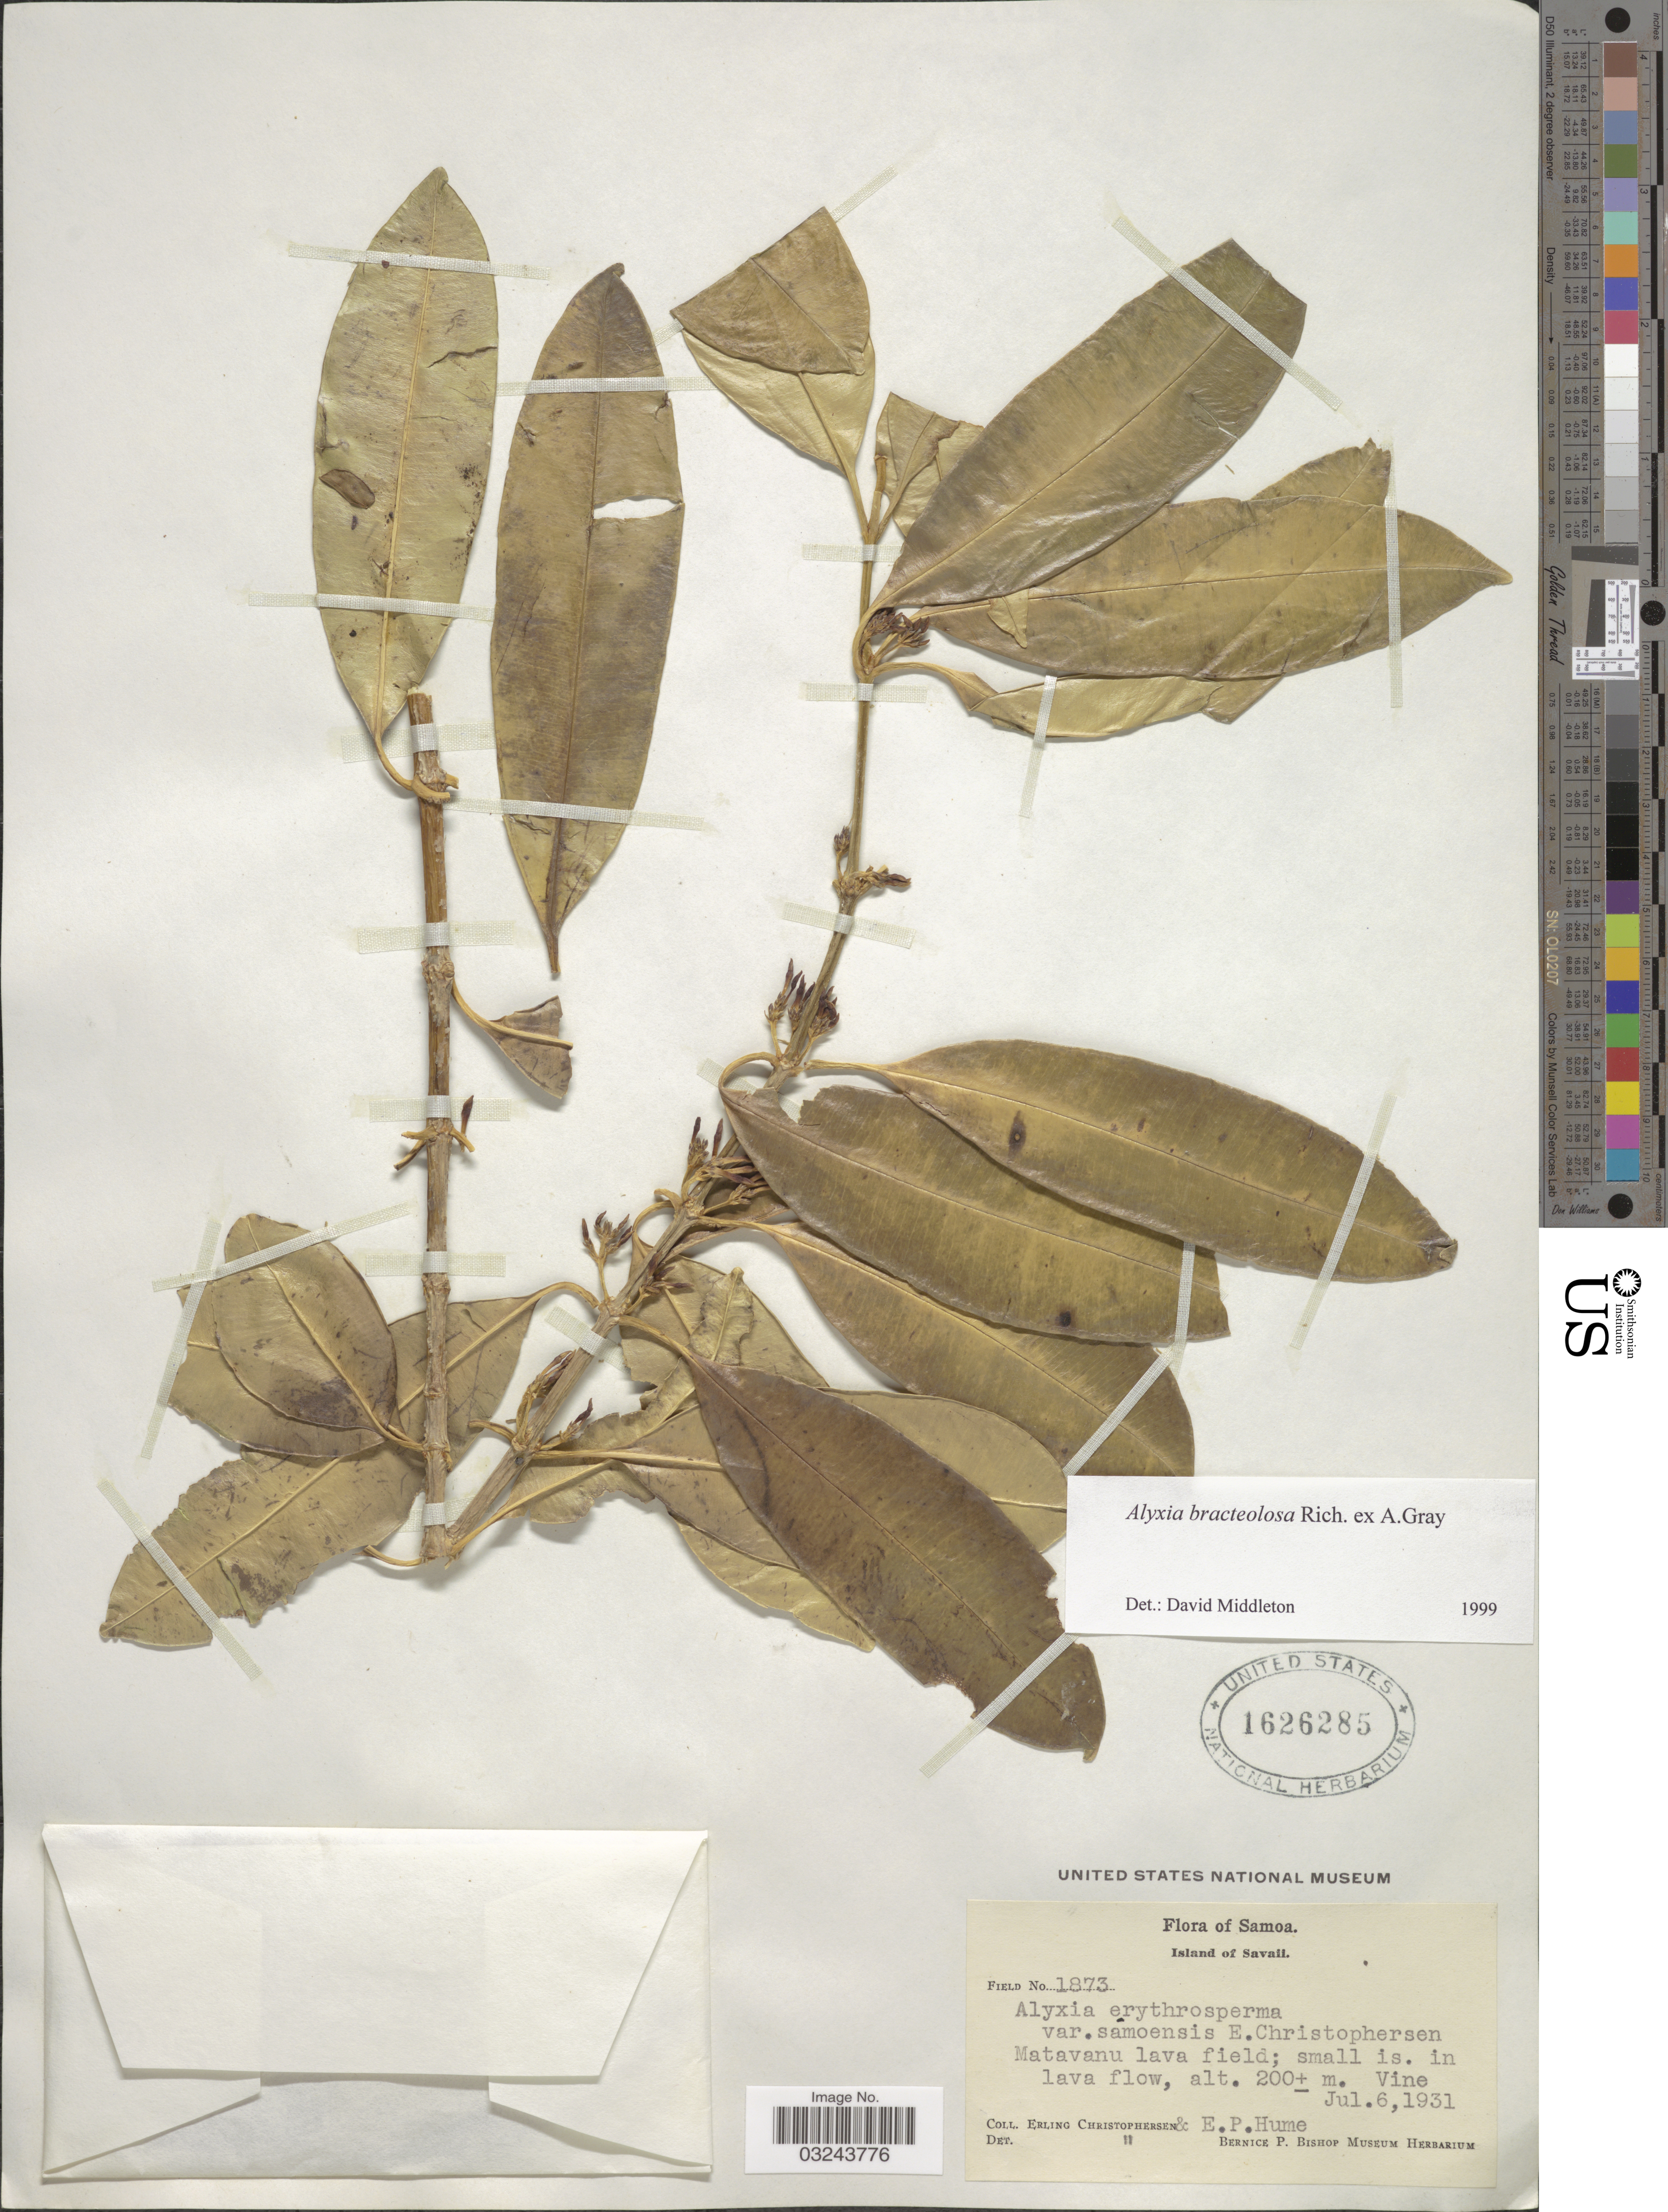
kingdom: Plantae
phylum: Tracheophyta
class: Magnoliopsida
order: Gentianales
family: Apocynaceae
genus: Alyxia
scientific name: Alyxia bracteolosa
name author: W.P. Rich ex A. Gray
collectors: E. Christophersen & E. P. Hume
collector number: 1873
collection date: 1931-07-06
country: Samoa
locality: Samoa. Island of Savaii. Matavanu lava field; small is. in lava flow.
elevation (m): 200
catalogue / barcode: US 1626285